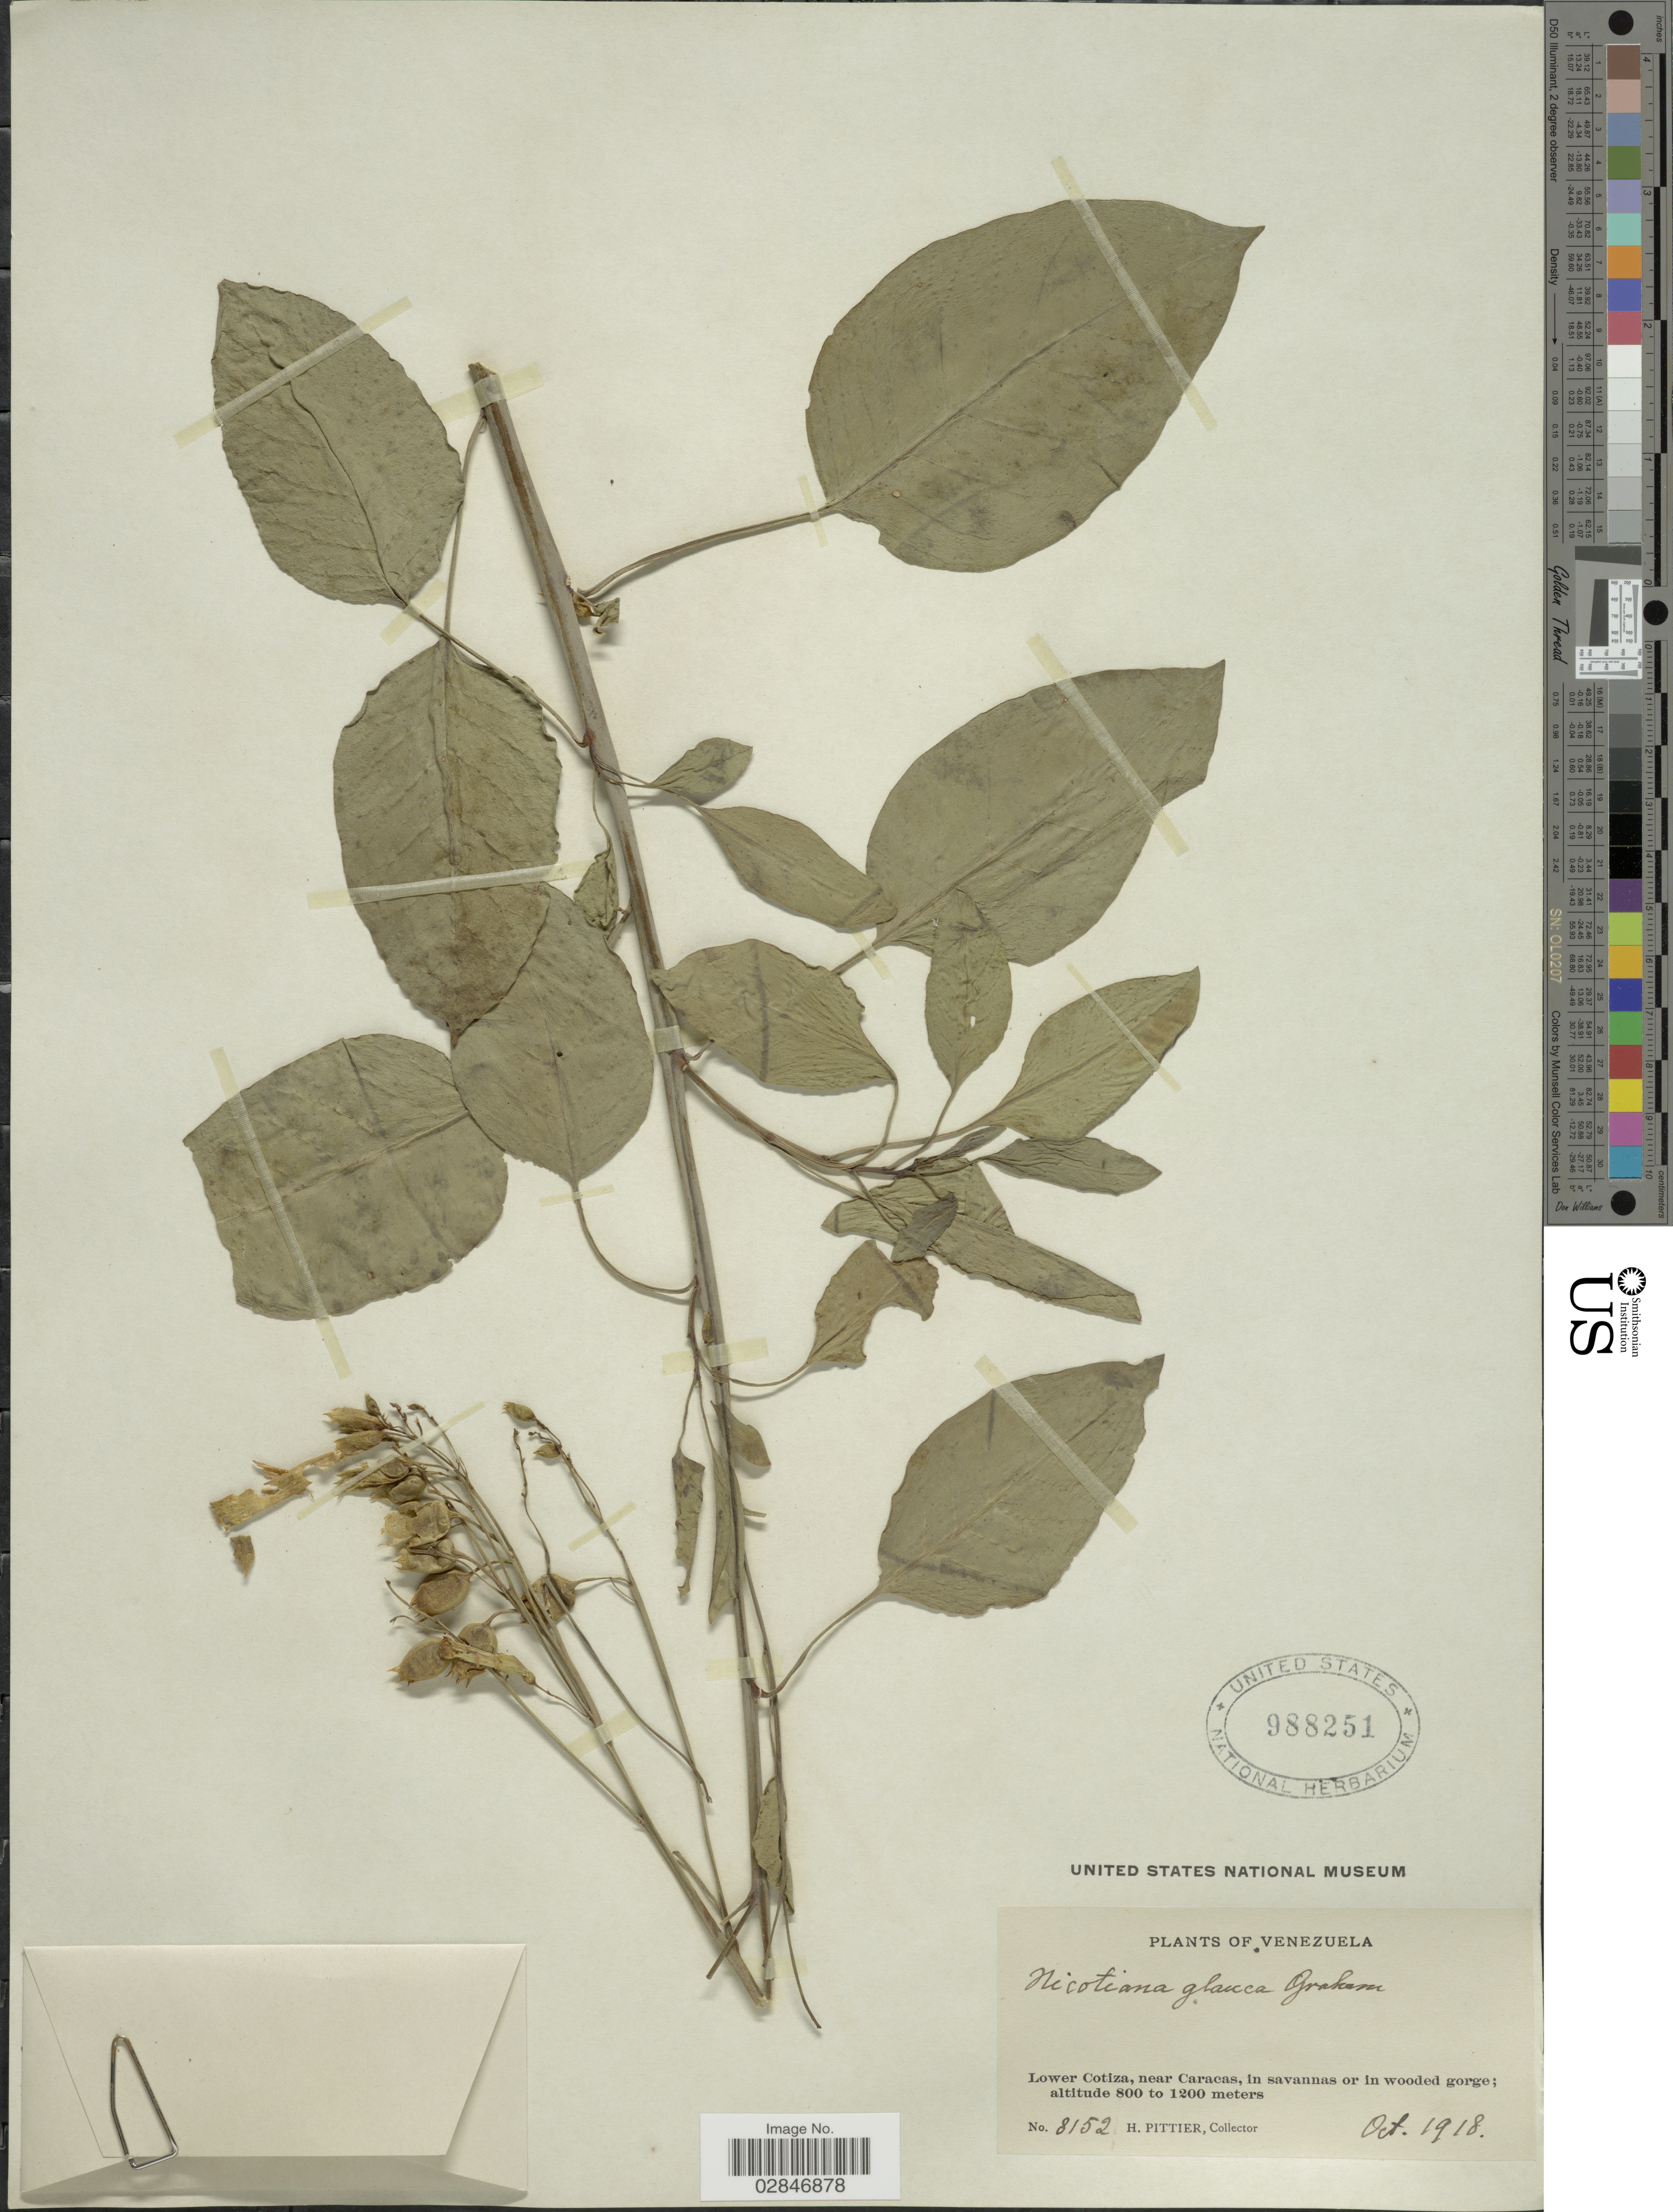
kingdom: Plantae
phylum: Tracheophyta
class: Magnoliopsida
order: Solanales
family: Solanaceae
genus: Nicotiana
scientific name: Nicotiana glauca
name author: Graham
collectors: H. F. Pittier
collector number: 8152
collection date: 1918-10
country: Venezuela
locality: Lower Cotiza, near Caracas.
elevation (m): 800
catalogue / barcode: US 988251